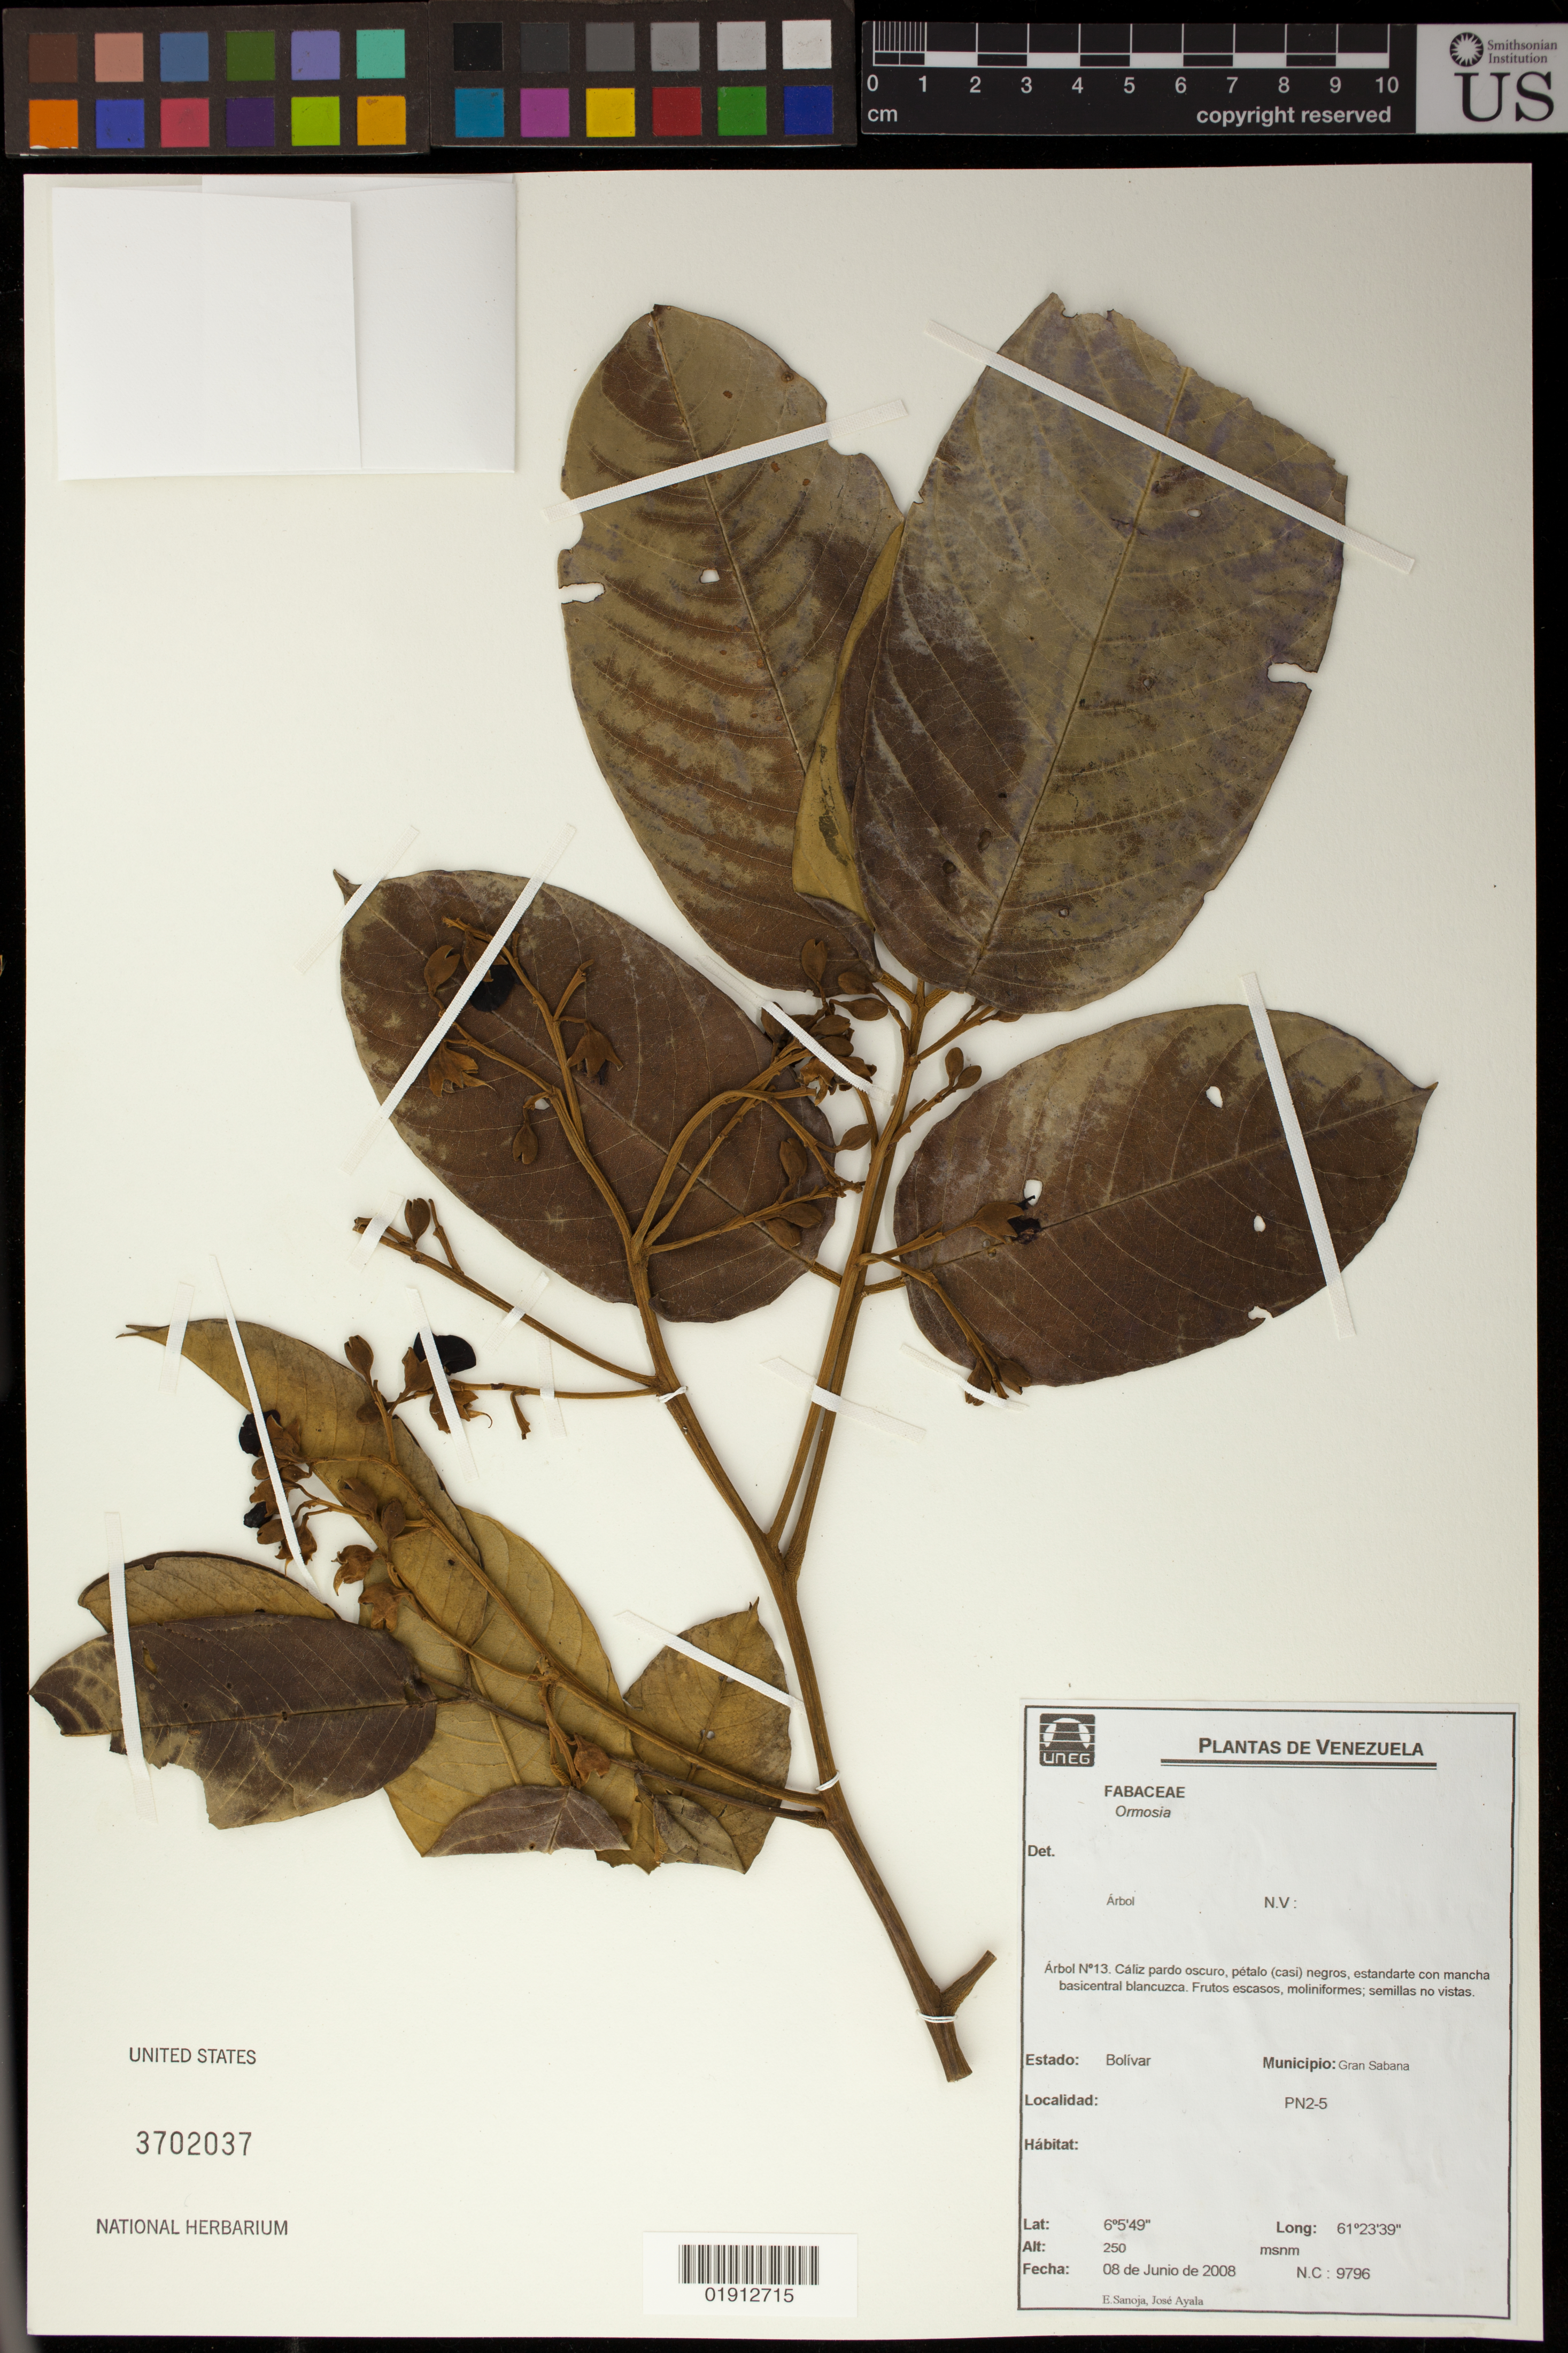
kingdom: Plantae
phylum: Tracheophyta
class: Magnoliopsida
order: Fabales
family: Fabaceae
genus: Ormosia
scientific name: Ormosia sp.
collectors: E. Sanoja & J. Ayala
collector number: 9796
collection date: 2008-06-08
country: Venezuela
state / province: Bolívar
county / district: Gran Sabana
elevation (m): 250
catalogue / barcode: US 3702037